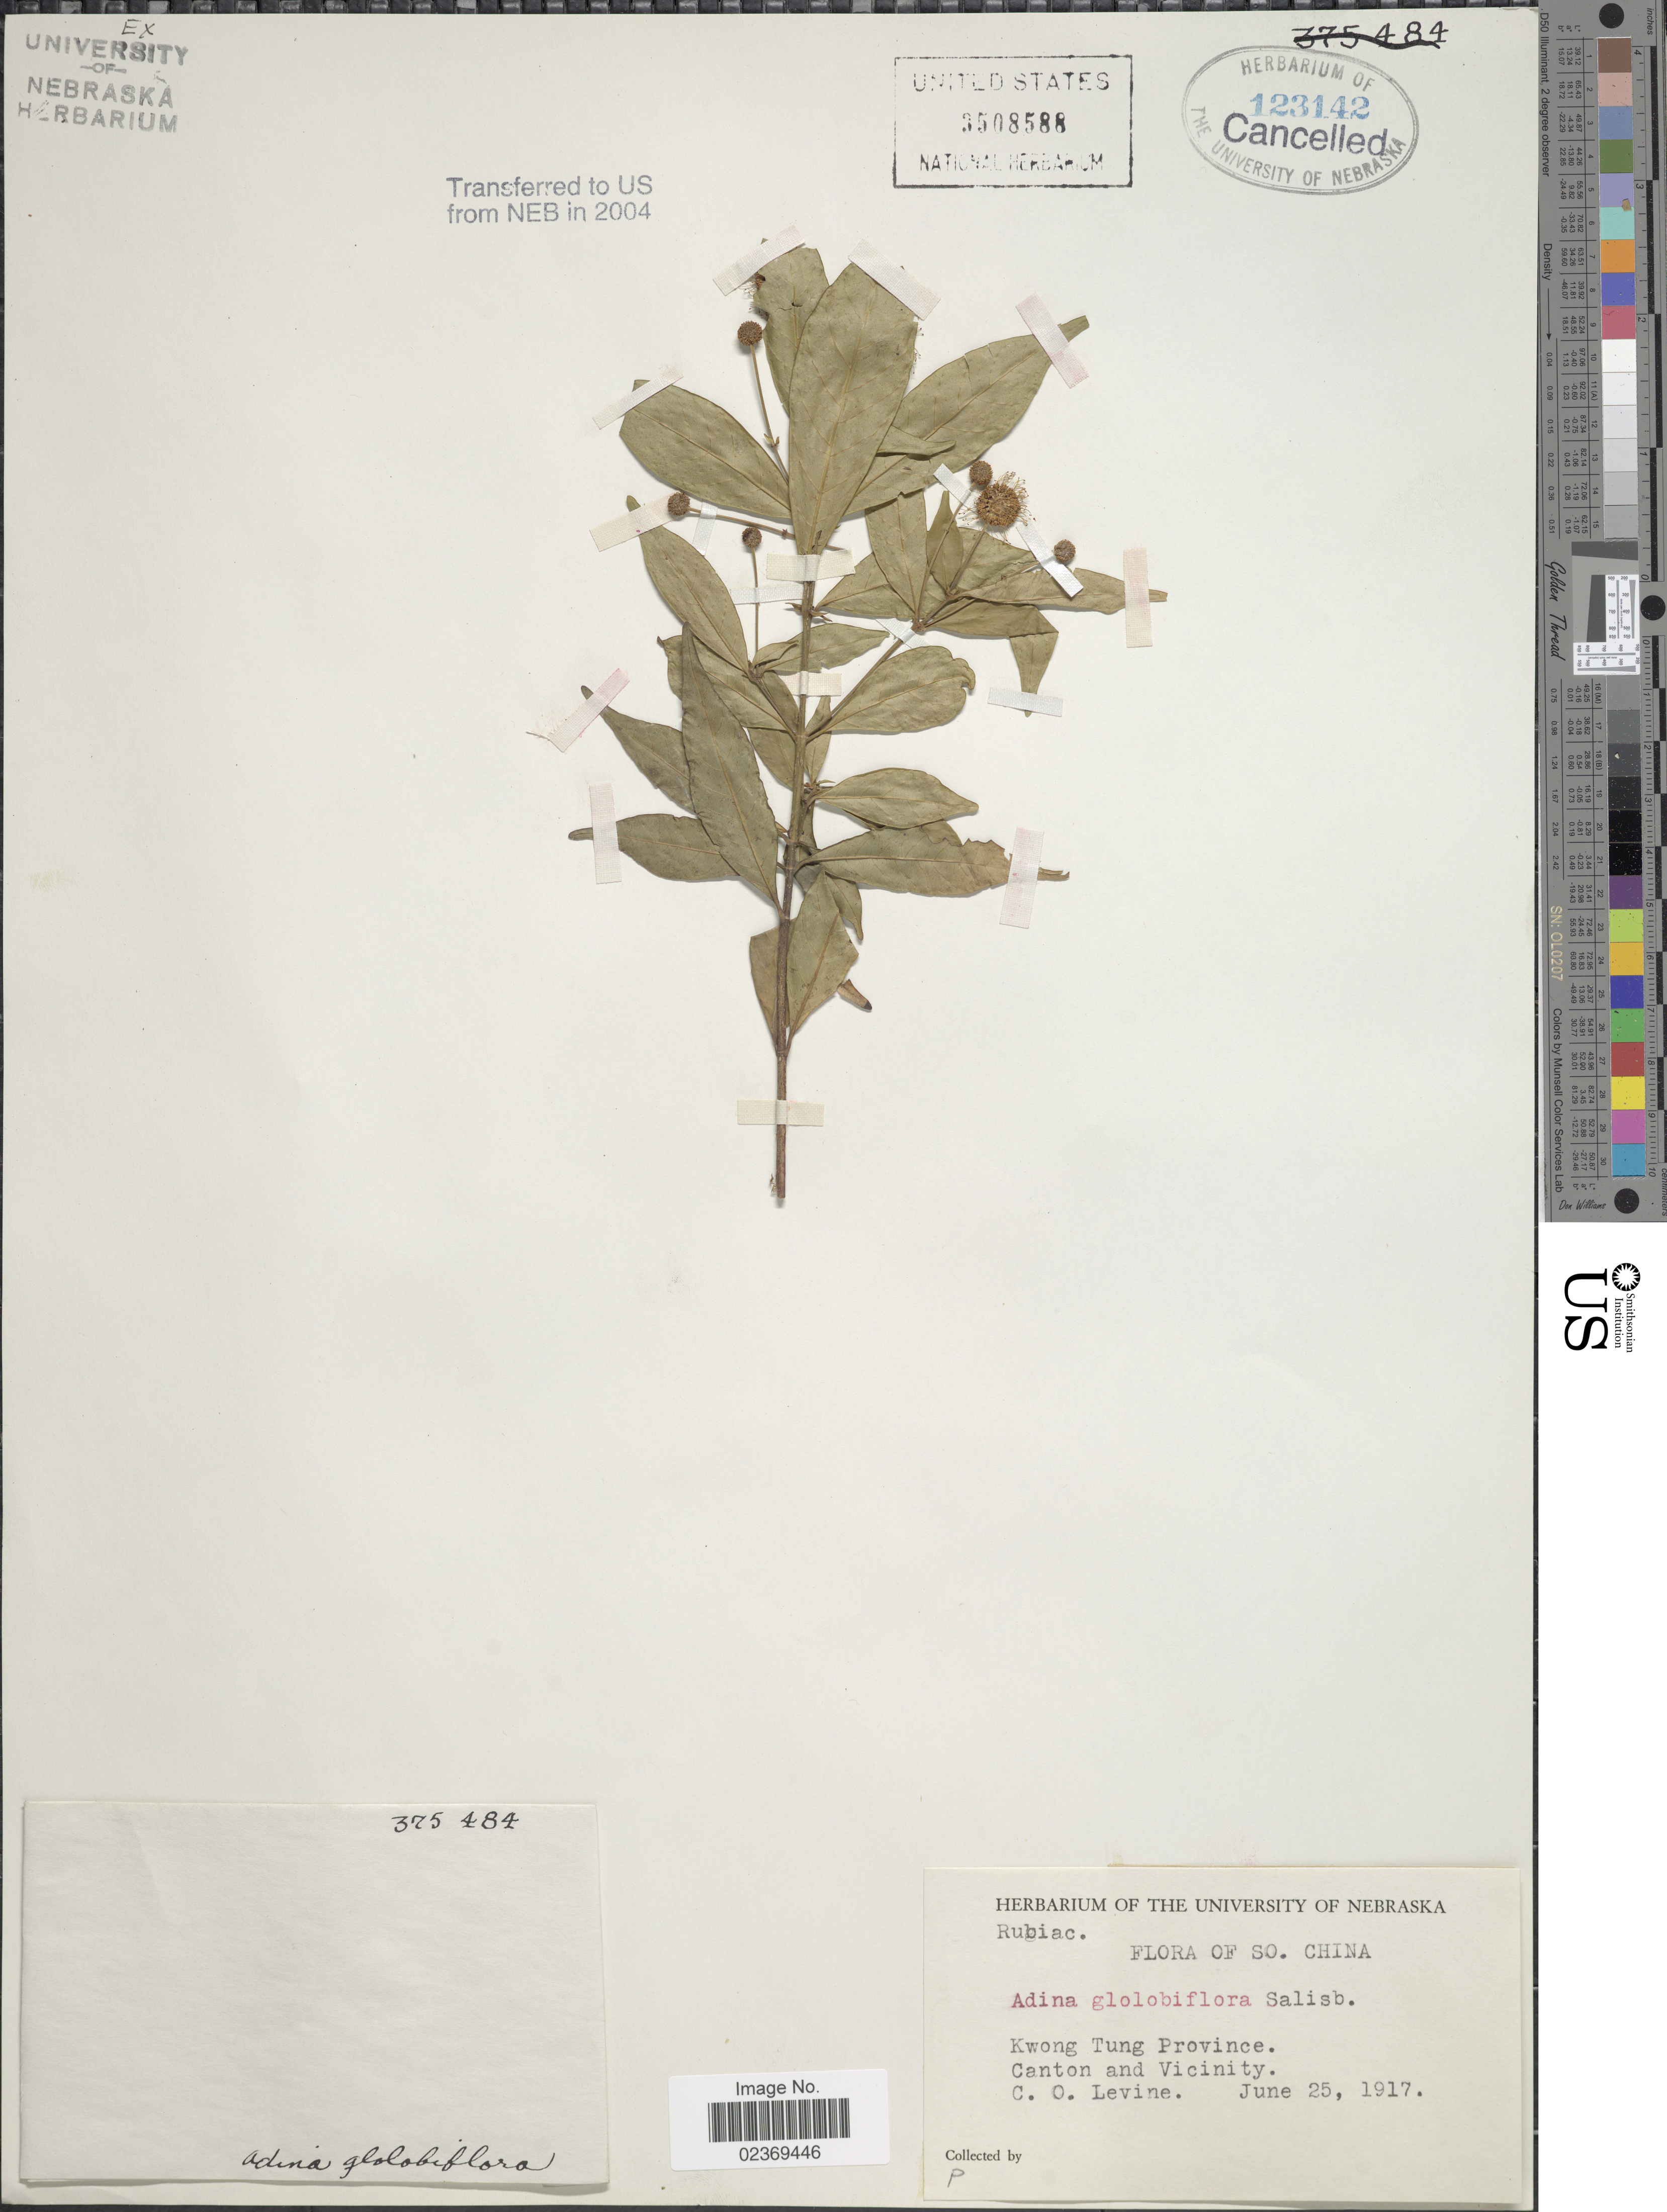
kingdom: Plantae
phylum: Tracheophyta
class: Magnoliopsida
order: Gentianales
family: Rubiaceae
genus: Adina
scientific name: Adina pilulifera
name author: (Lam.) Franch. & Drake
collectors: C. O. Levine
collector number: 375 484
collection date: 1917-06-25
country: China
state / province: Guangdong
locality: Kwong Tung Province, Canton and Vicinity, SO. China.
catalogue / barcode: US 3508588